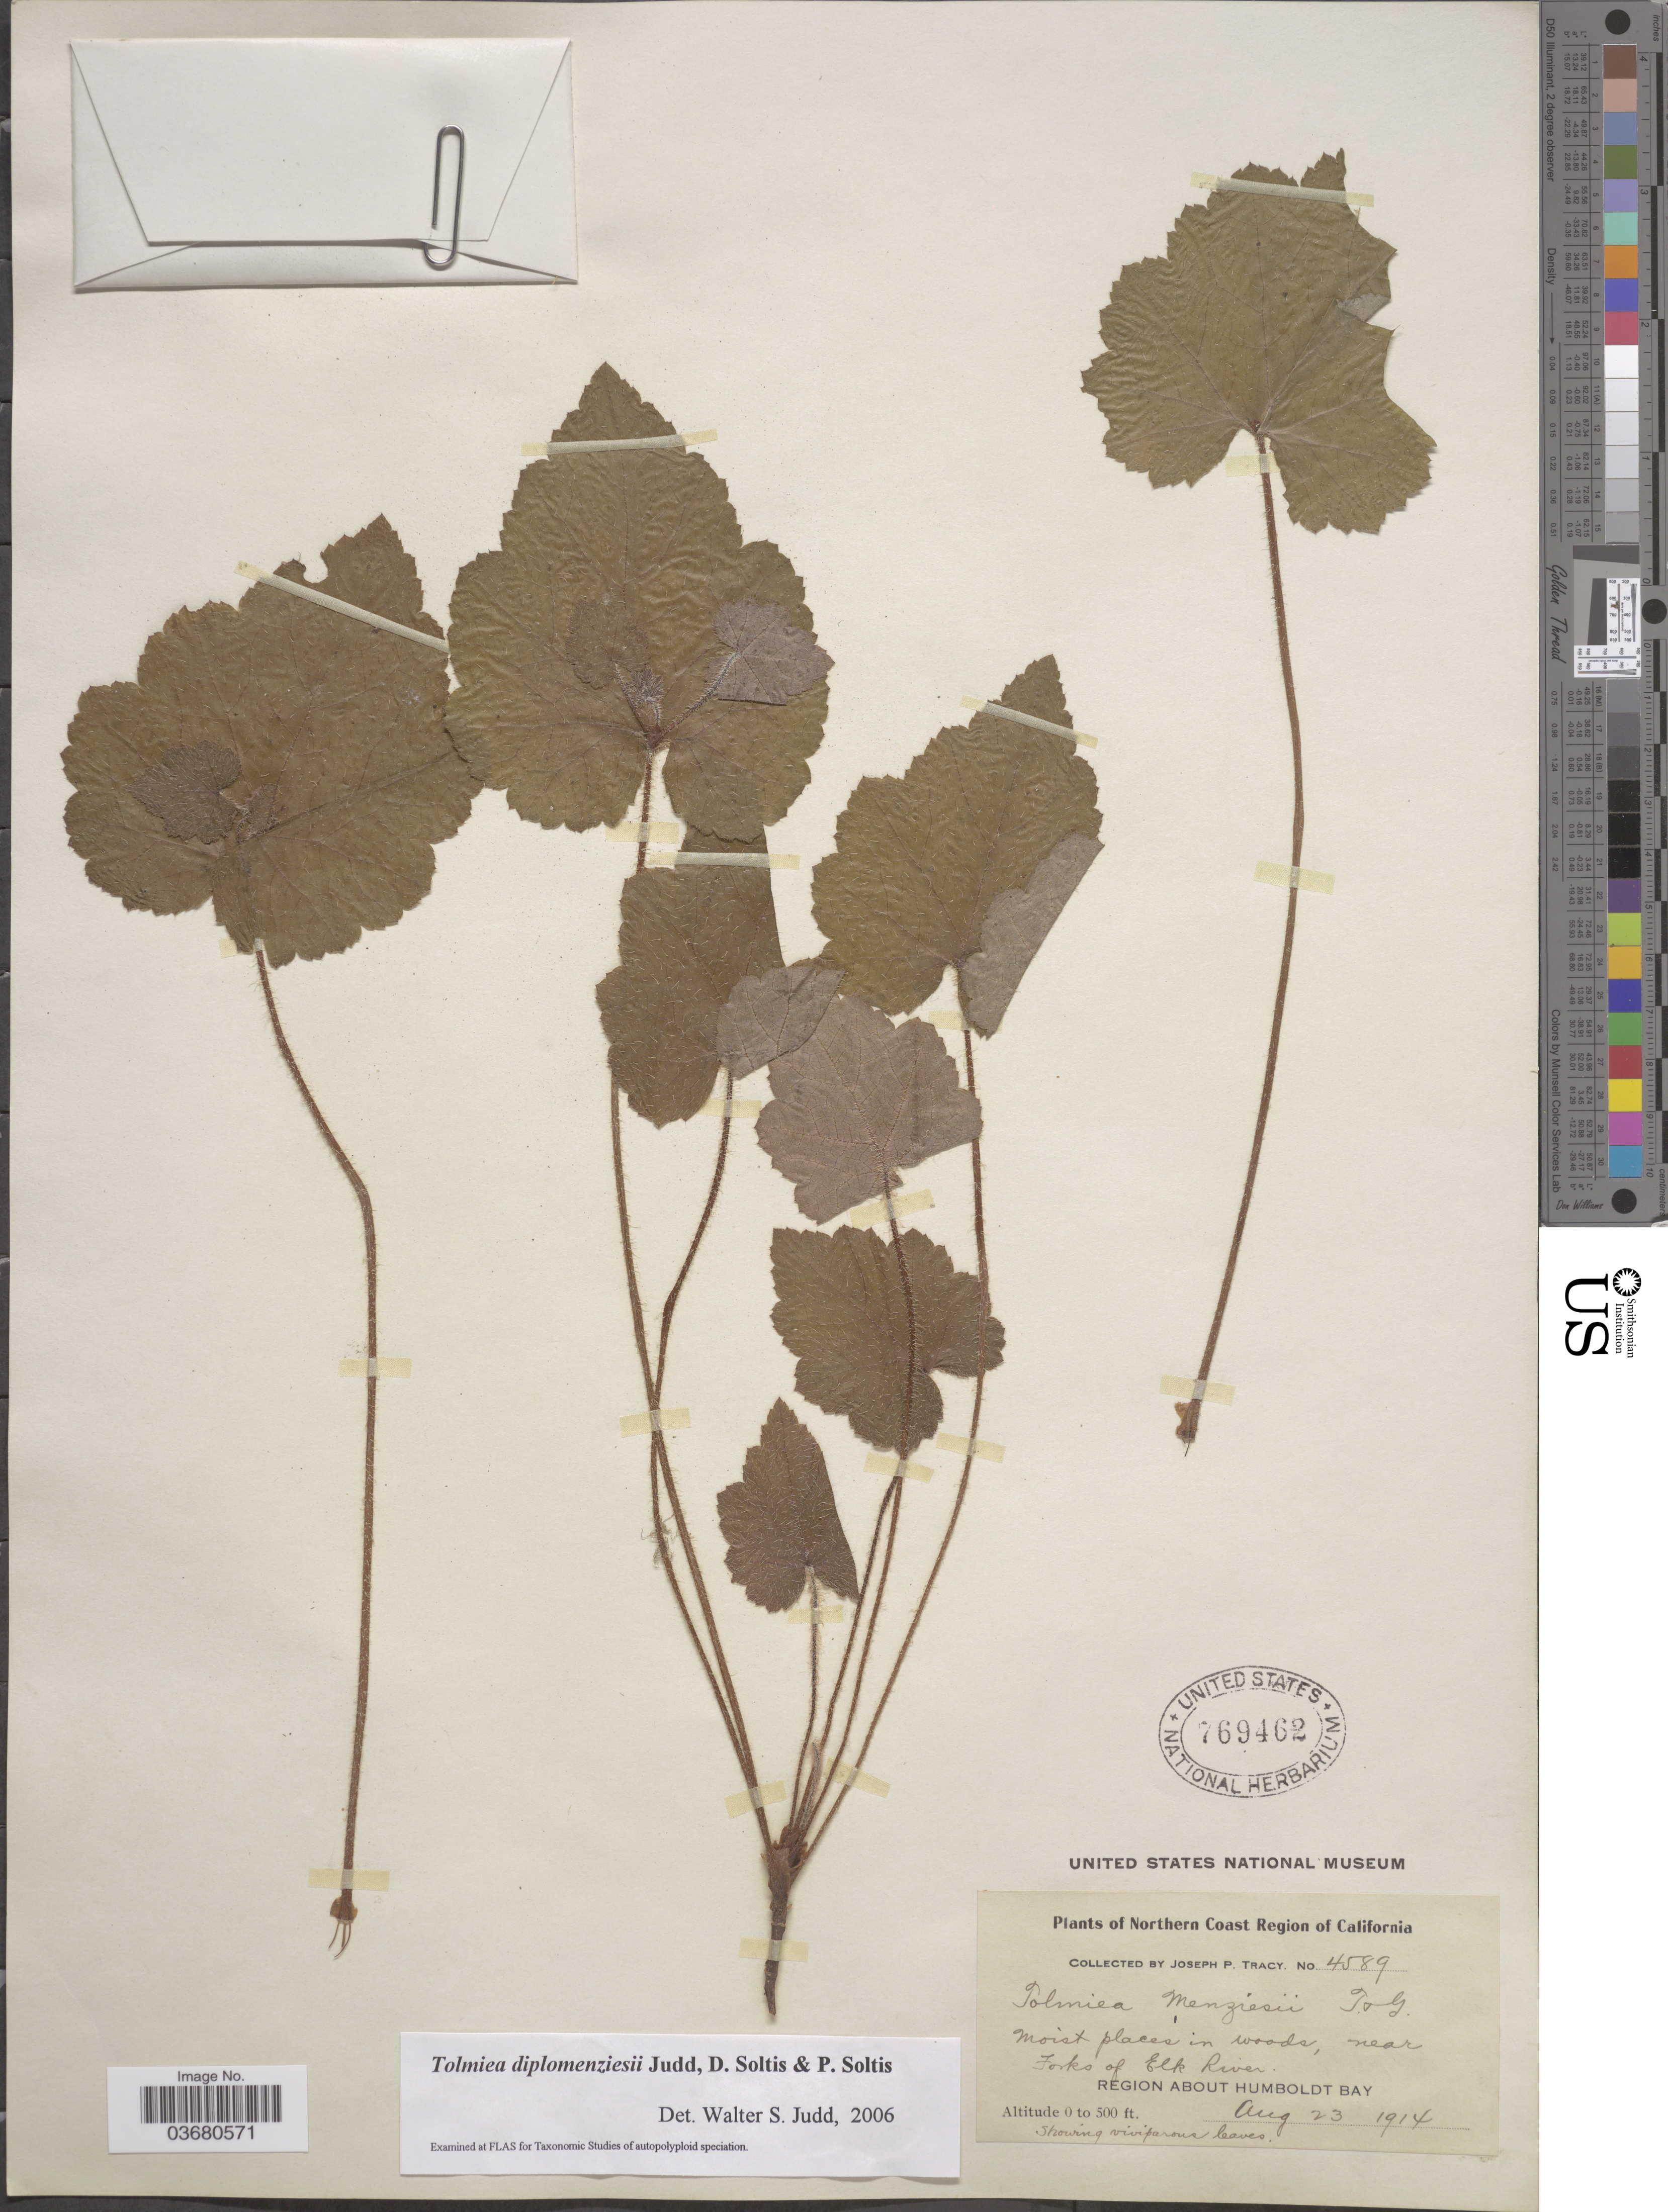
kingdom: Plantae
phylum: Tracheophyta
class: Magnoliopsida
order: Saxifragales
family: Saxifragaceae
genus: Tolmiea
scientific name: Tolmiea diplomenziesii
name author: Judd et al.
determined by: Judd, Walter S.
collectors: J. Tracy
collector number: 4589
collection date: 1914-08-23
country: United States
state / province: California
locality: Northern Coast Region of California. Near Forks of Elk River. Region about Humboldt Bay.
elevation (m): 0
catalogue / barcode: US 769462